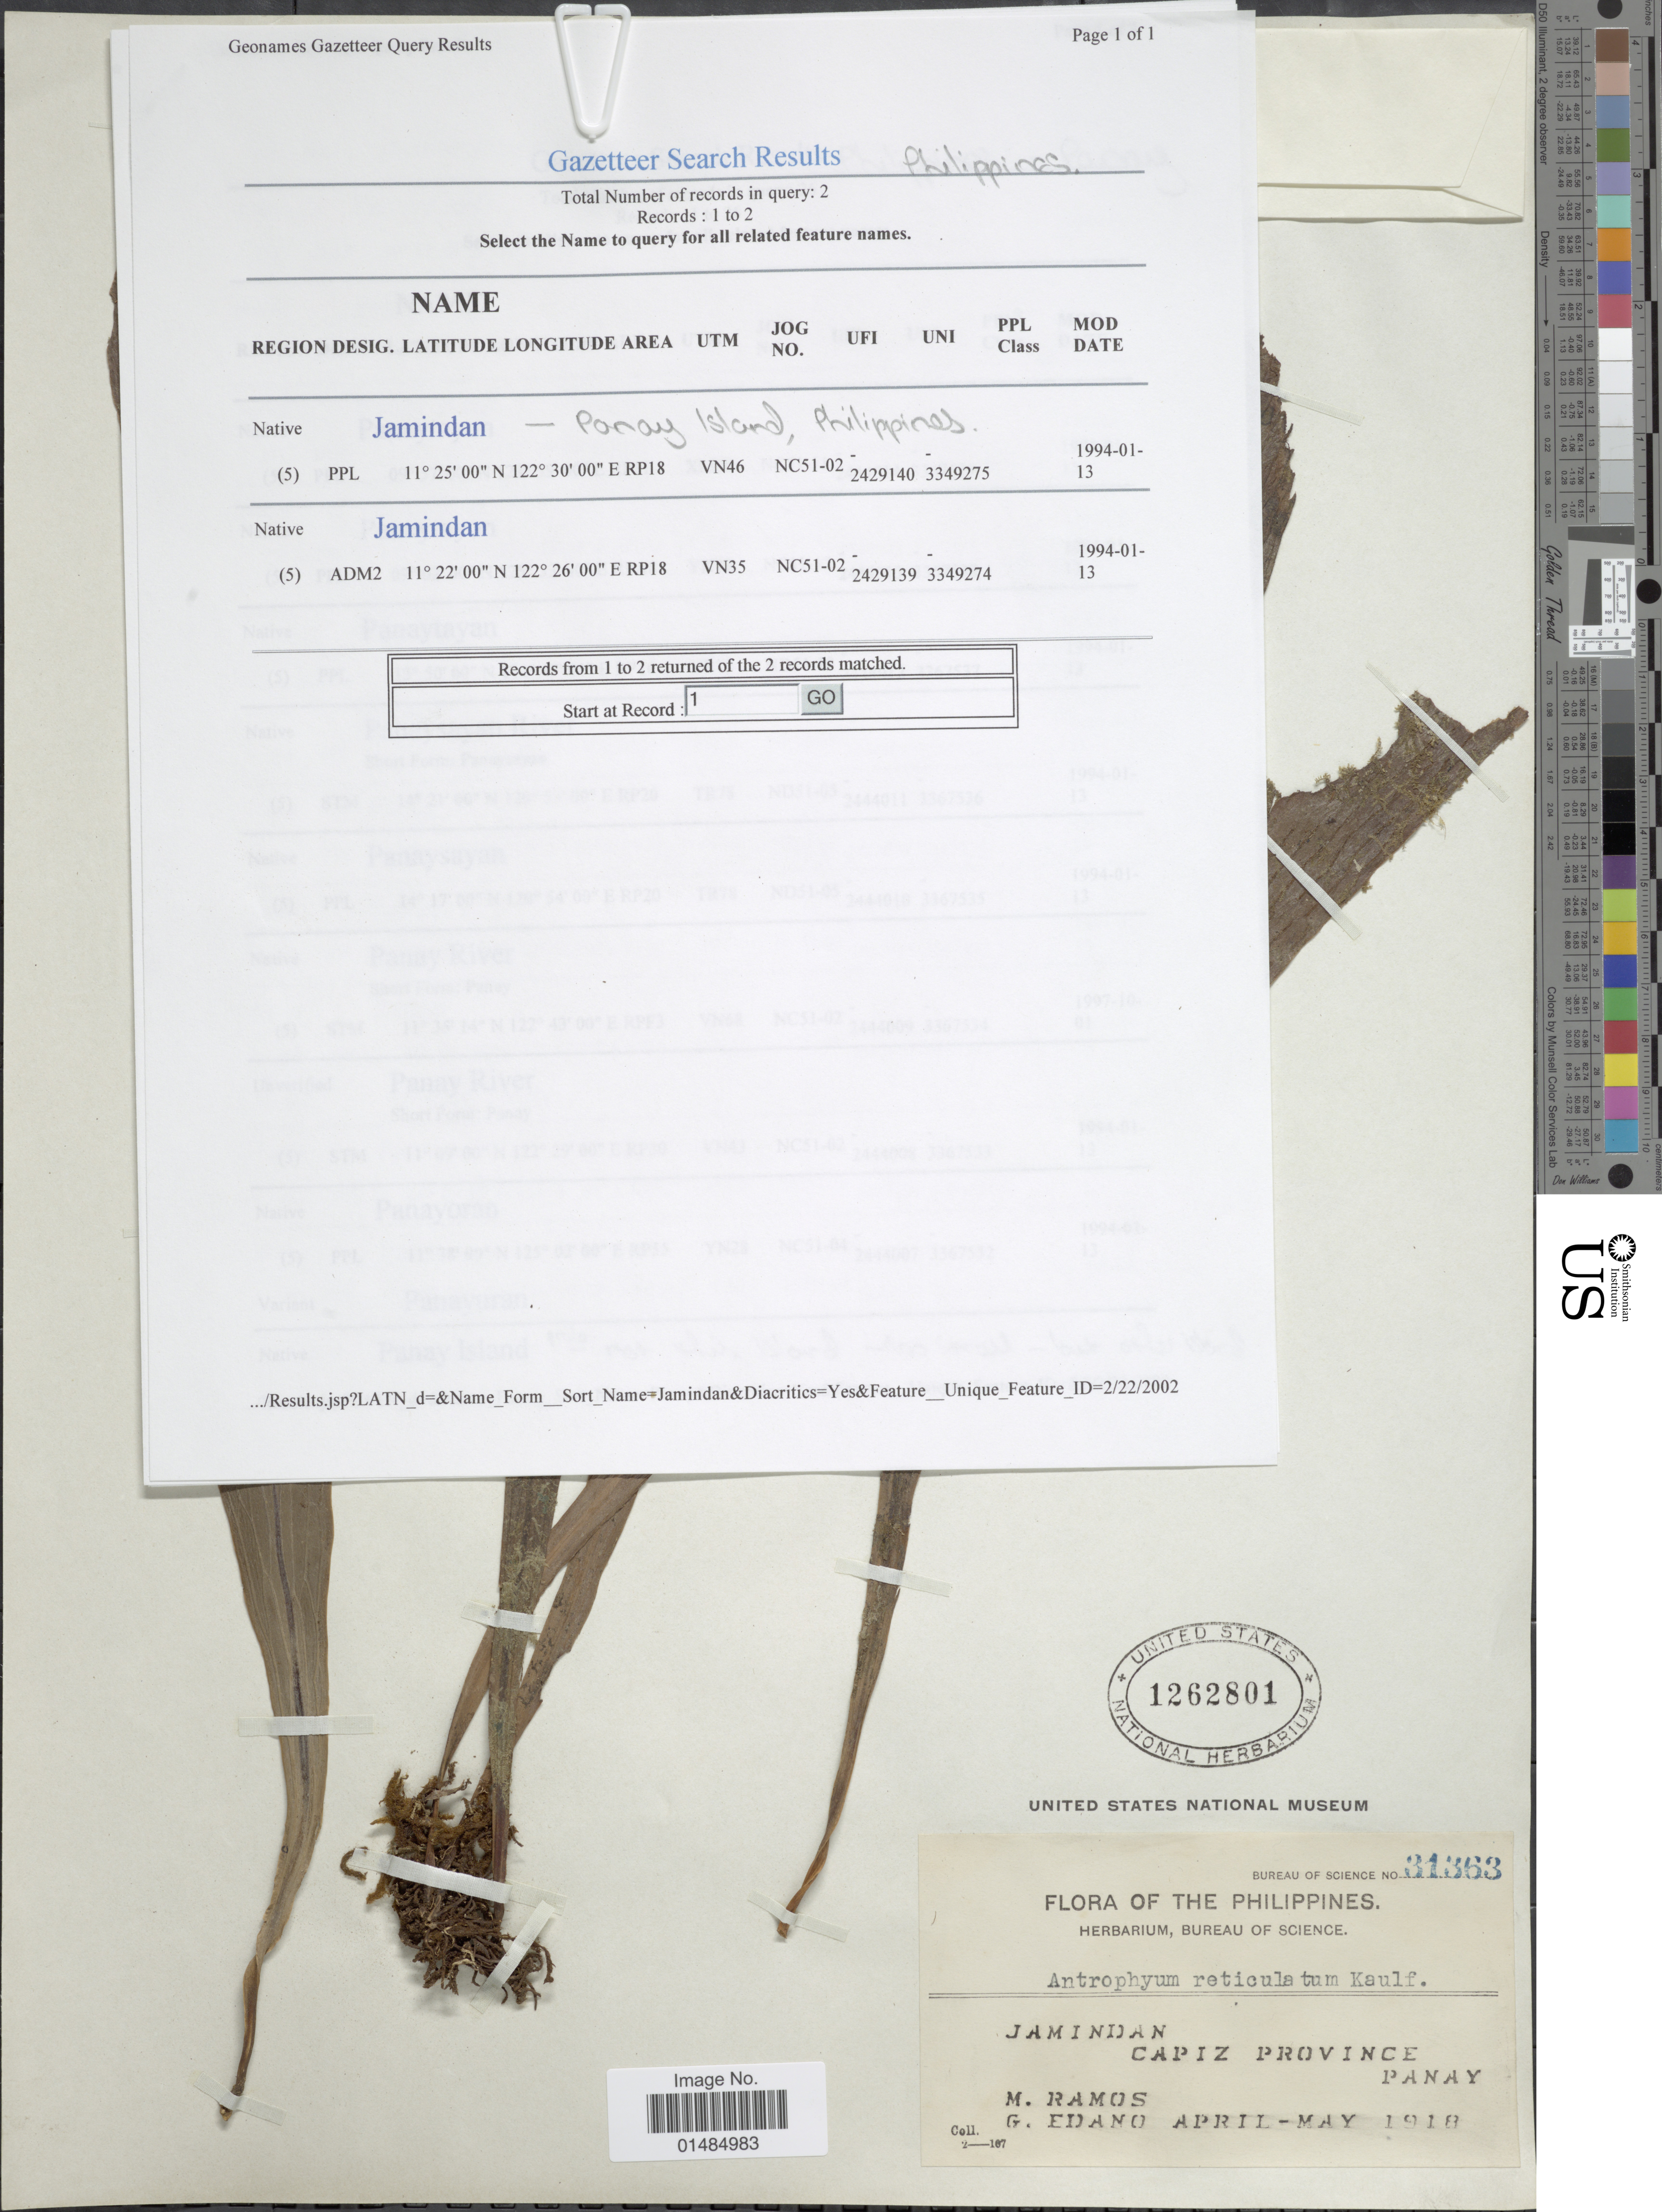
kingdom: Plantae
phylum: Tracheophyta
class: Polypodiopsida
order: Polypodiales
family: Pteridaceae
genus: Antrophyum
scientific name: Antrophyum reticulatum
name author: (G. Forst.) Kaulf.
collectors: M. Ramos & G. Edaño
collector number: Bureau of Science 31363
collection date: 1918-04/1918-05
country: Philippines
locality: Jamindan, Capiz Province, Panay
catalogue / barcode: US 1262801